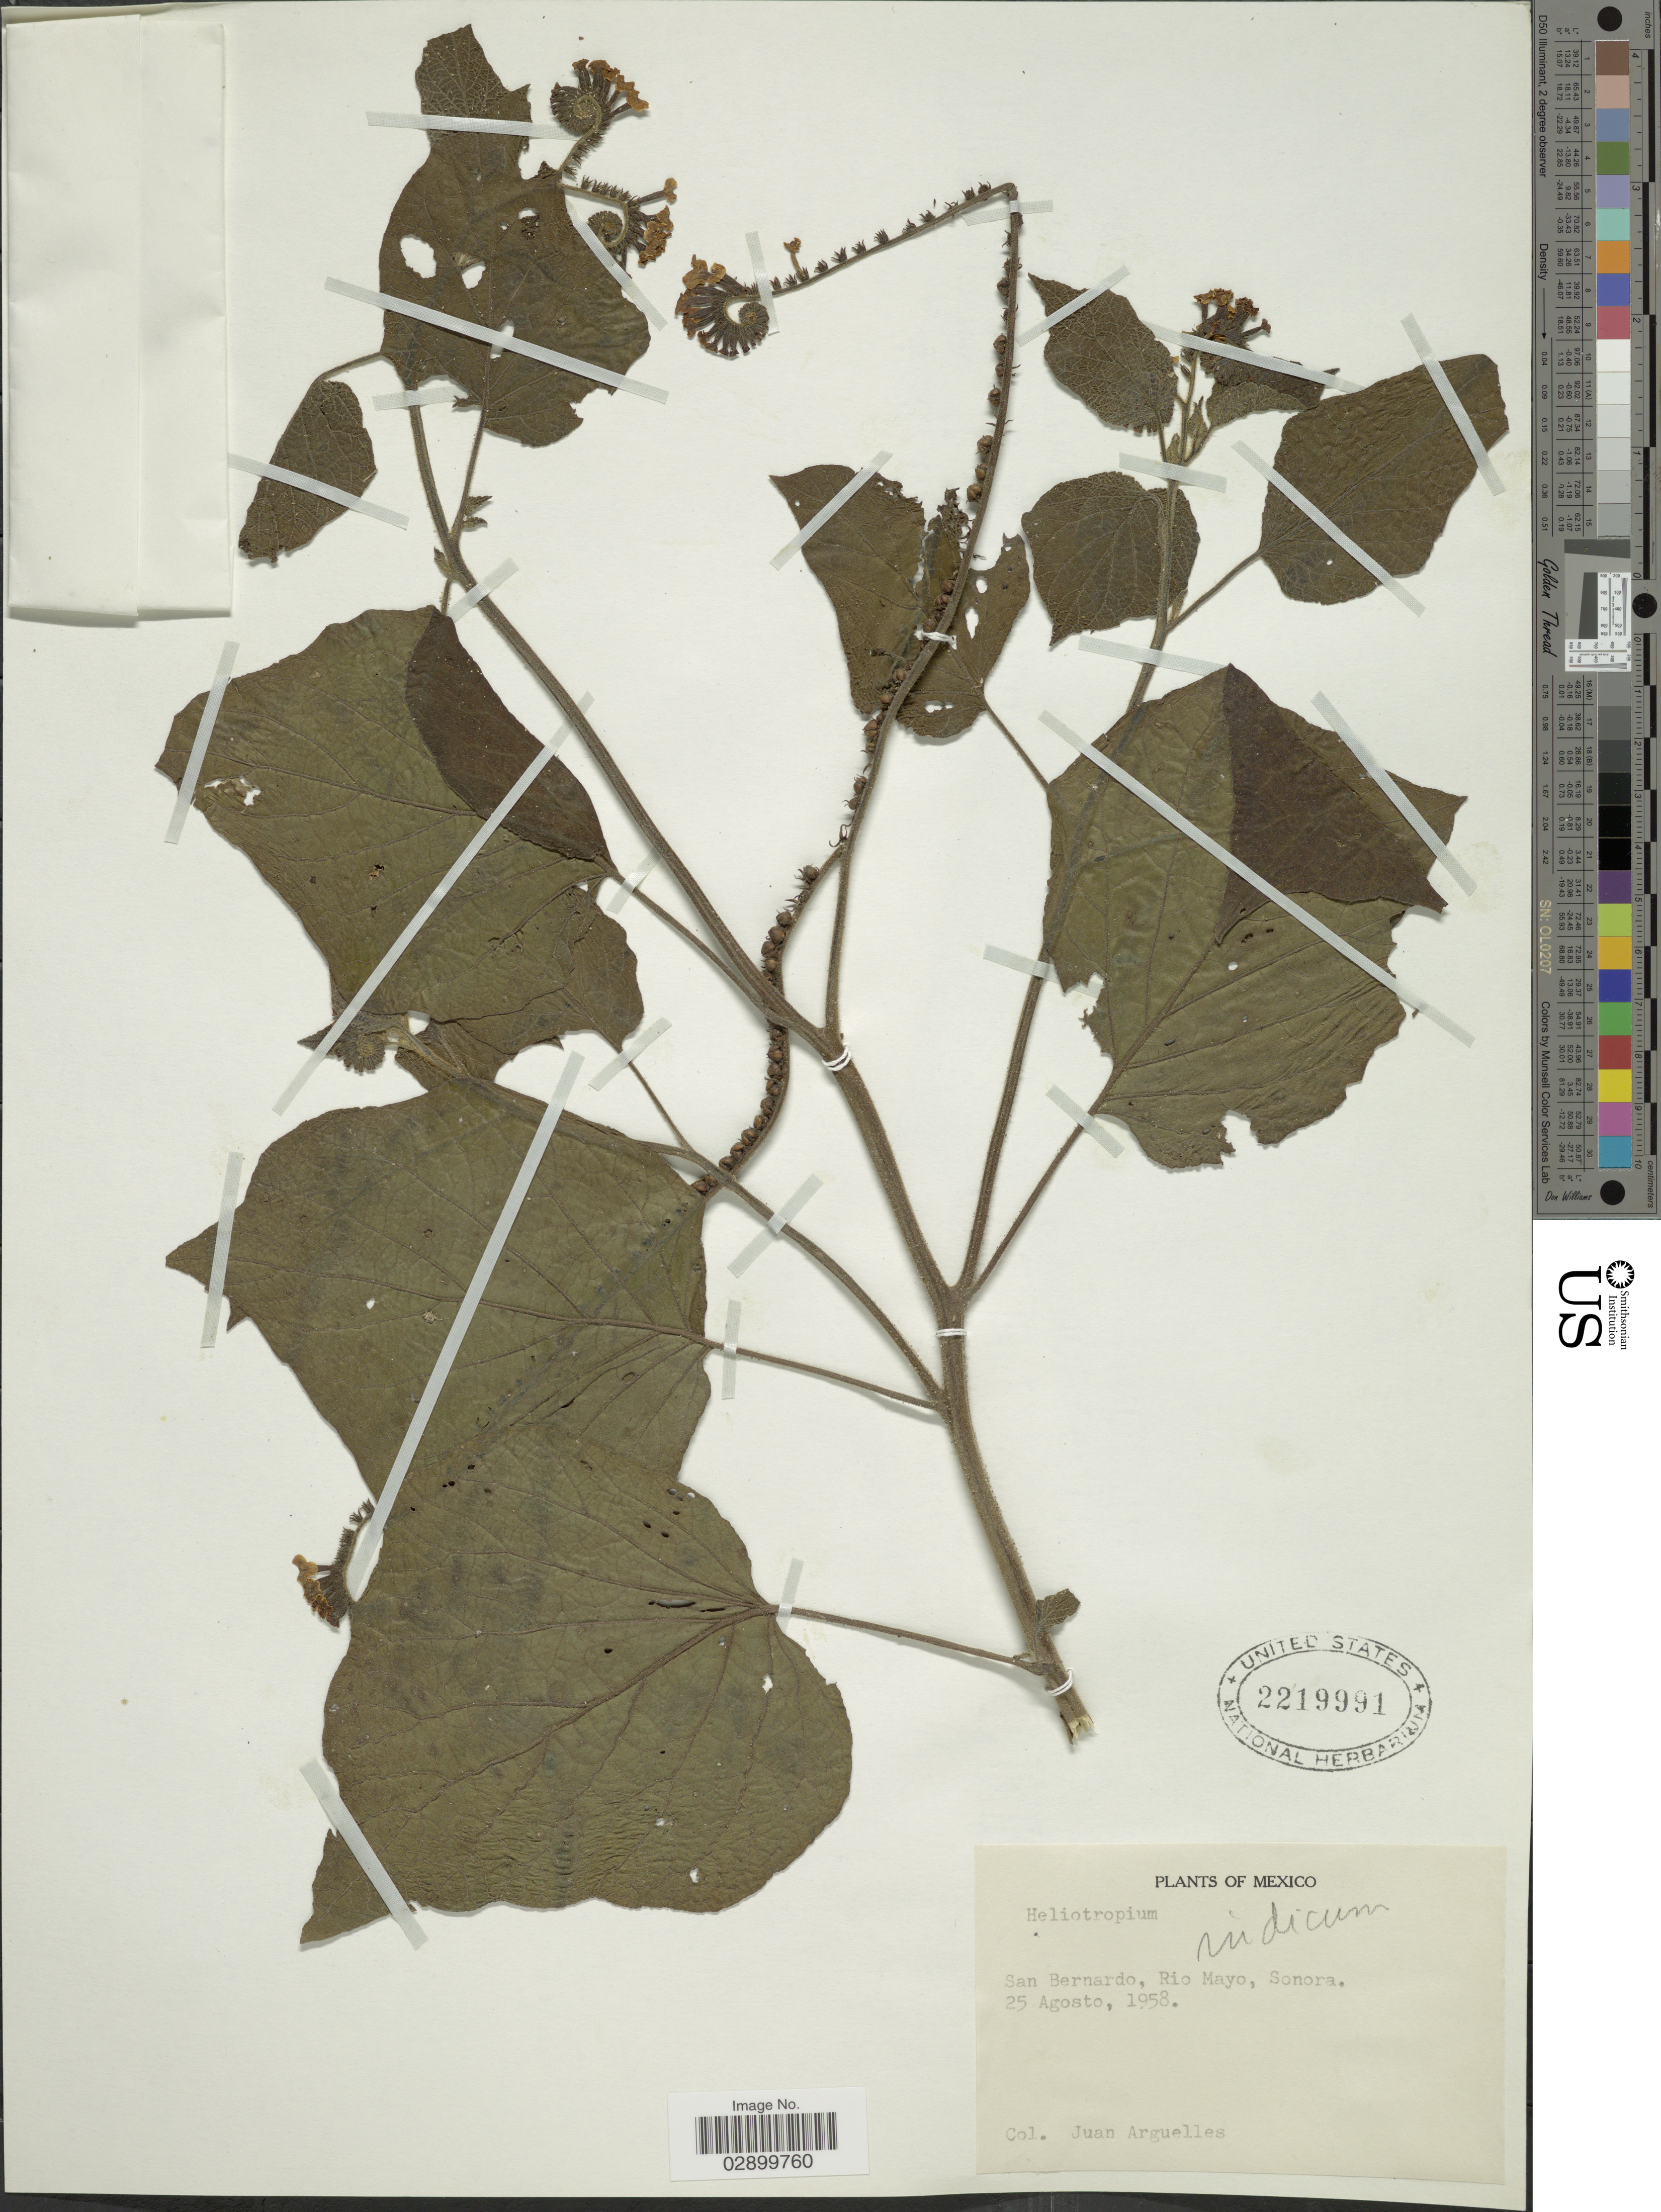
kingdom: Plantae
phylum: Tracheophyta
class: Magnoliopsida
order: Boraginales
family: Heliotropiaceae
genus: Heliotropium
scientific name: Heliotropium macrostachyum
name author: (DC.) Hemsl.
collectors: J. Arguelles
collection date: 1958-08-25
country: Mexico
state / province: Sonora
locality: San Bernardo, Rio Mayo.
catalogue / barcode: US 2219991